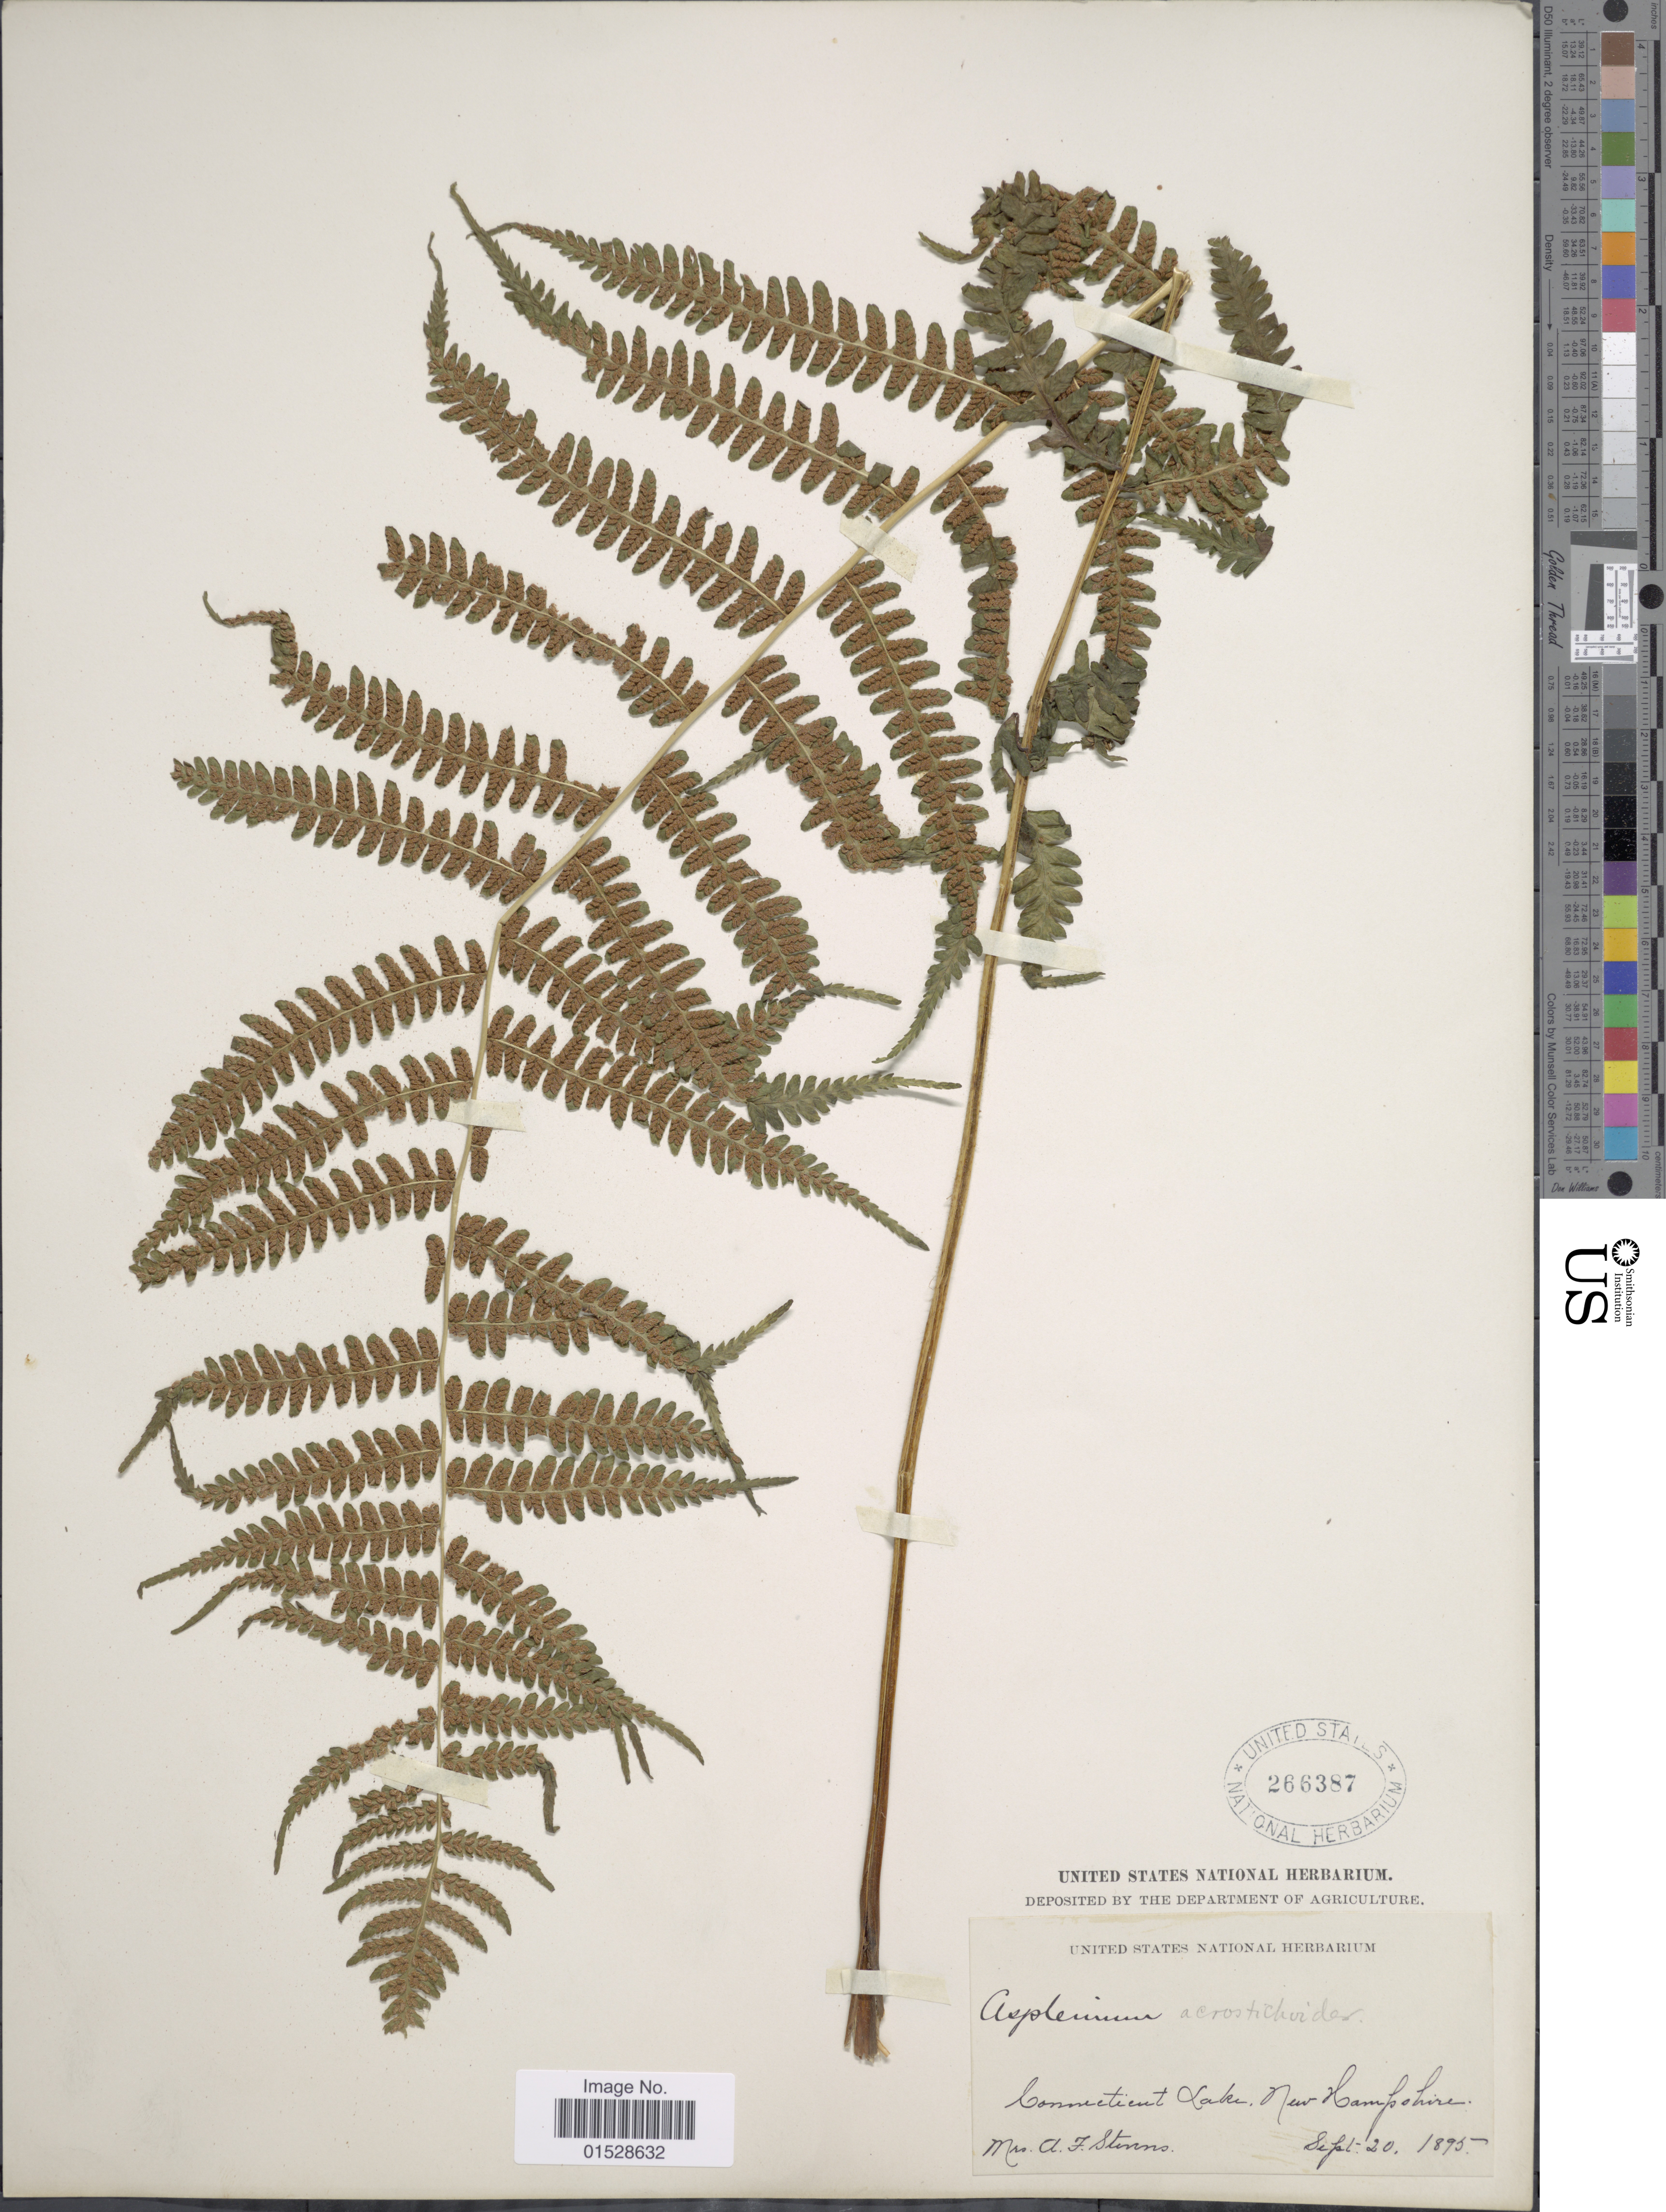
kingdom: Plantae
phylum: Tracheophyta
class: Polypodiopsida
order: Polypodiales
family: Athyriaceae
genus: Deparia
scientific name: Deparia acrostichoides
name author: (Sw.) M. Kato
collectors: A. Stenns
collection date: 1895-09-20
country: United States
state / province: New Hampshire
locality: Connecticut Lake, New Hampshire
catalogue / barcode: US 266387